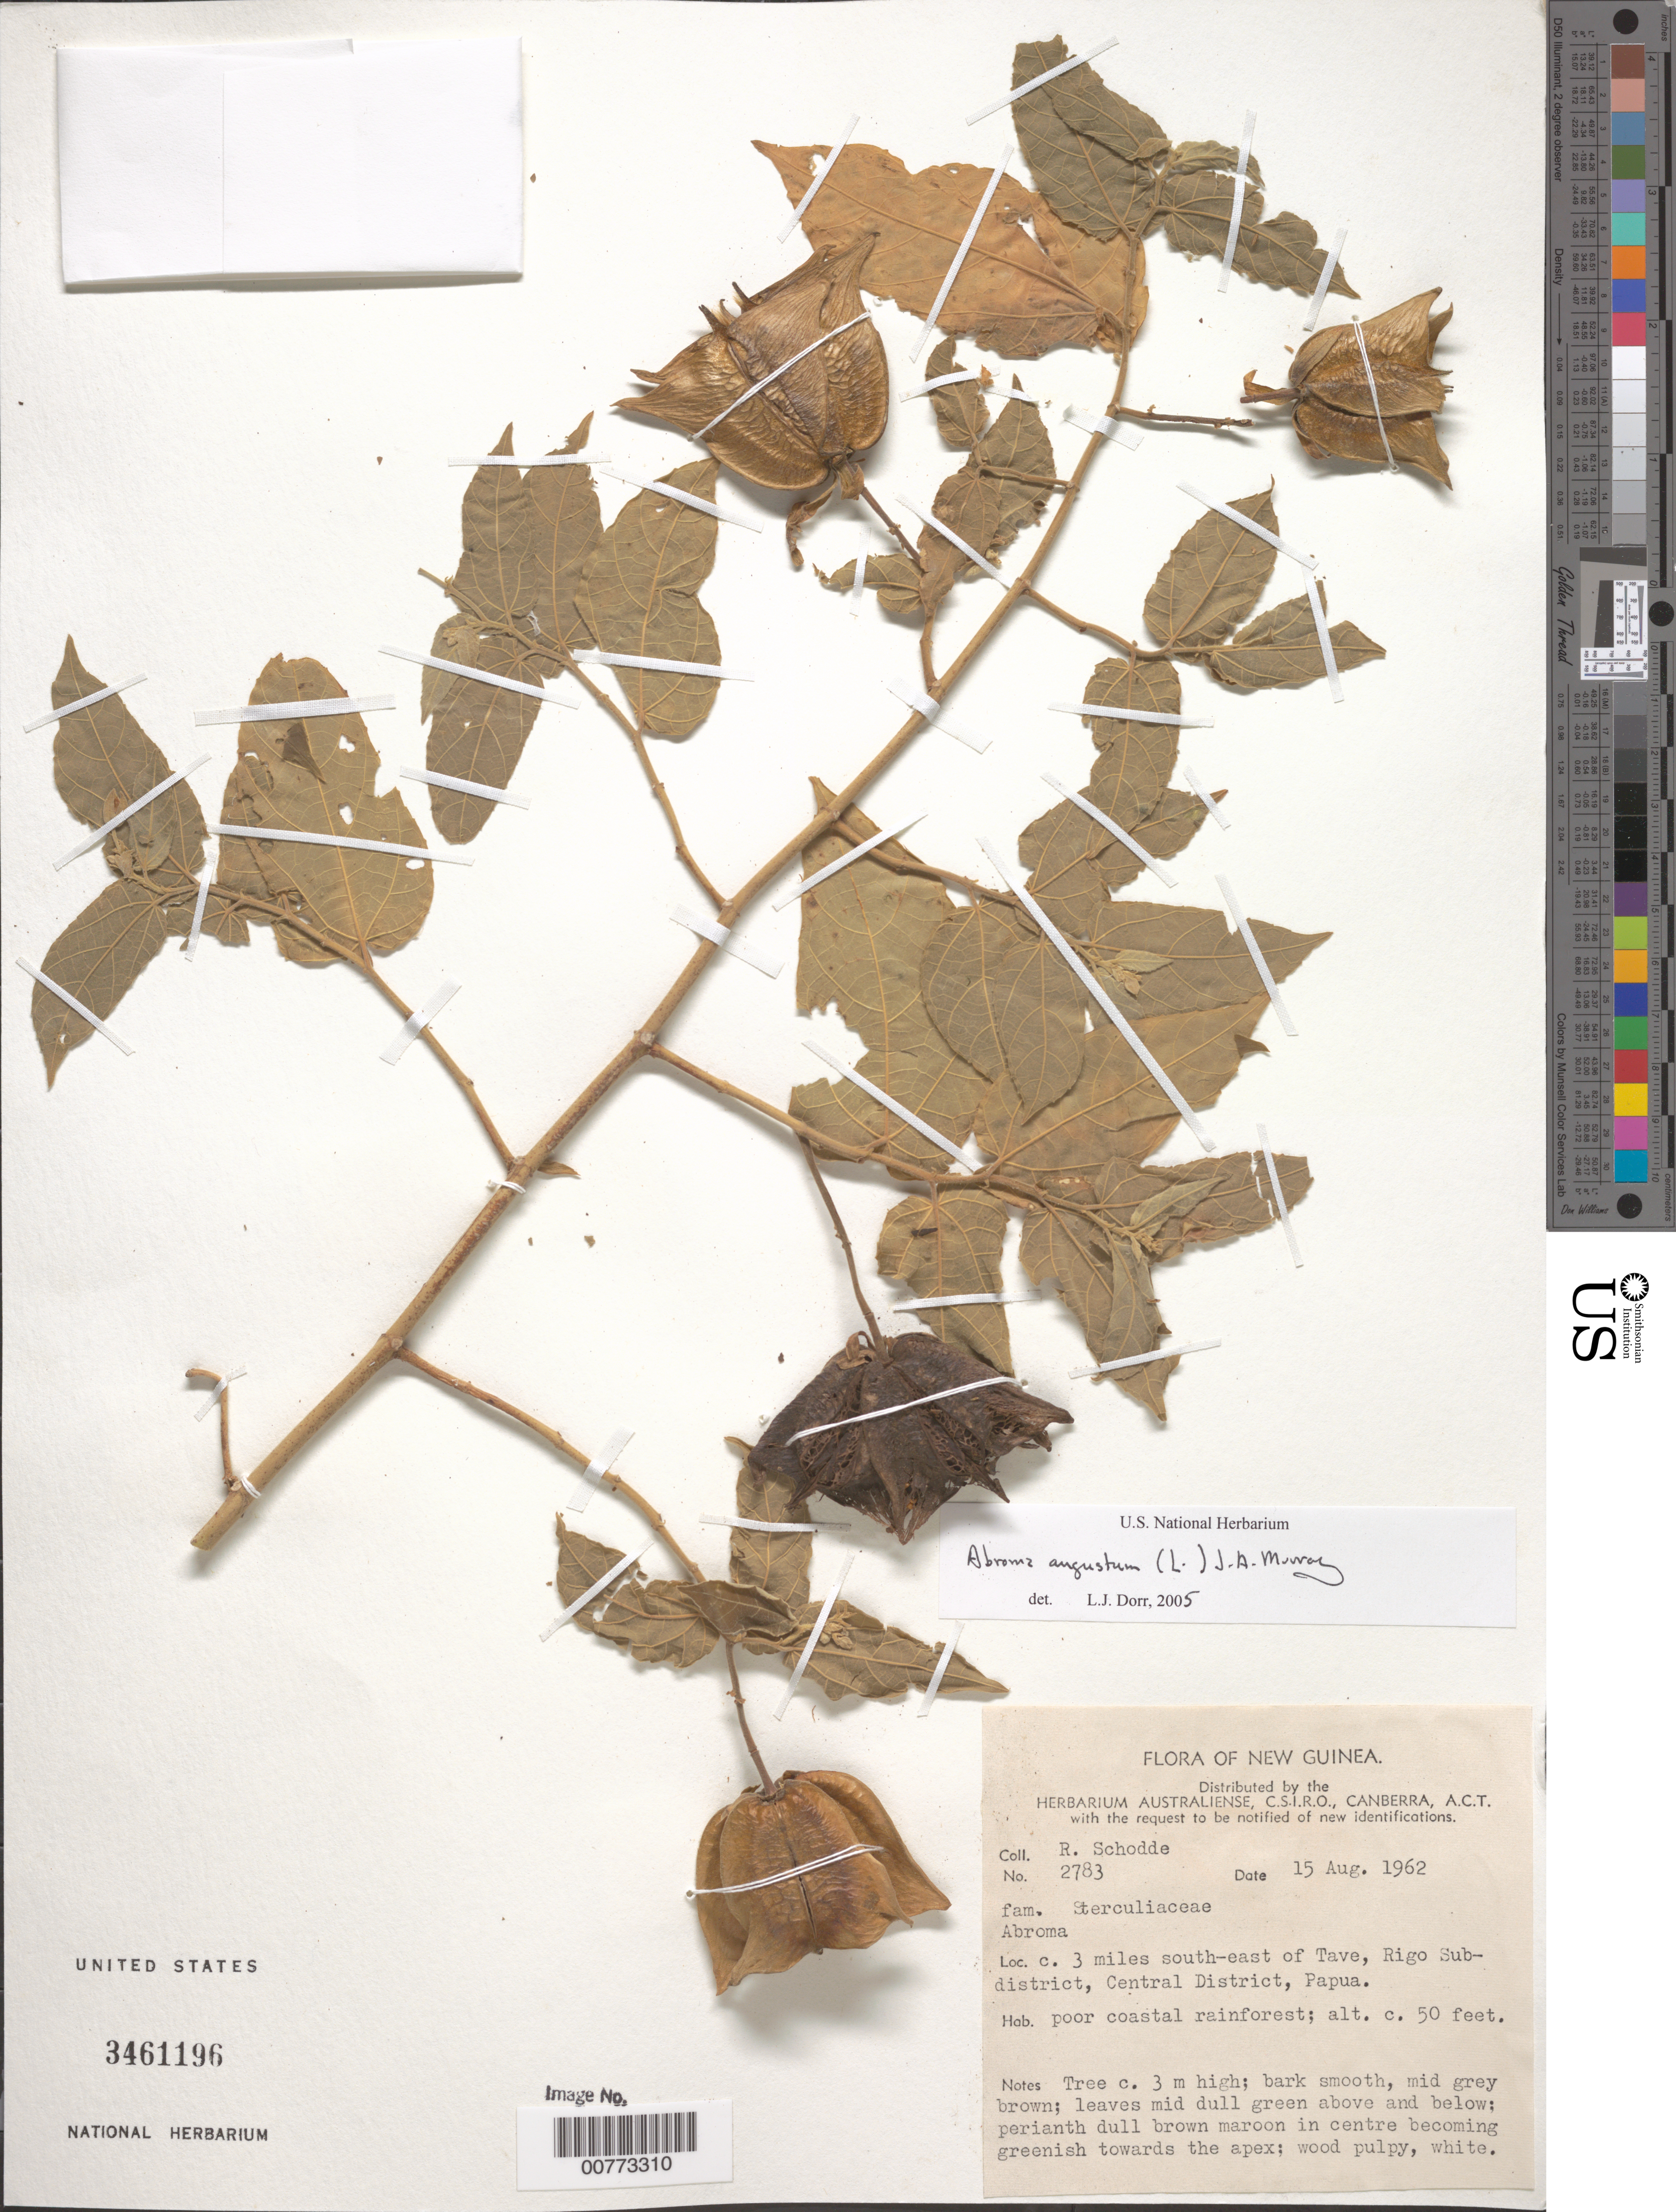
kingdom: Plantae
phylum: Tracheophyta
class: Magnoliopsida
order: Malvales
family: Malvaceae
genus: Abroma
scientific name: Abroma augusta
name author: (L.) L. f.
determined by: Dorr, L. J., (BOT), Smithsonian Institution - National Museum of Natural History (UNITED STATES)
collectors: R. Schodde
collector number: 2783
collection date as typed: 15 Aug 1962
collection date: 1962-08-15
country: Papua New Guinea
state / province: Central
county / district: Rigo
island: New Guinea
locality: c. 3 mi SE of Tave, Rigo Sub-district.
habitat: Poor coastal rainforest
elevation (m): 15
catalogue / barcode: US 3461196